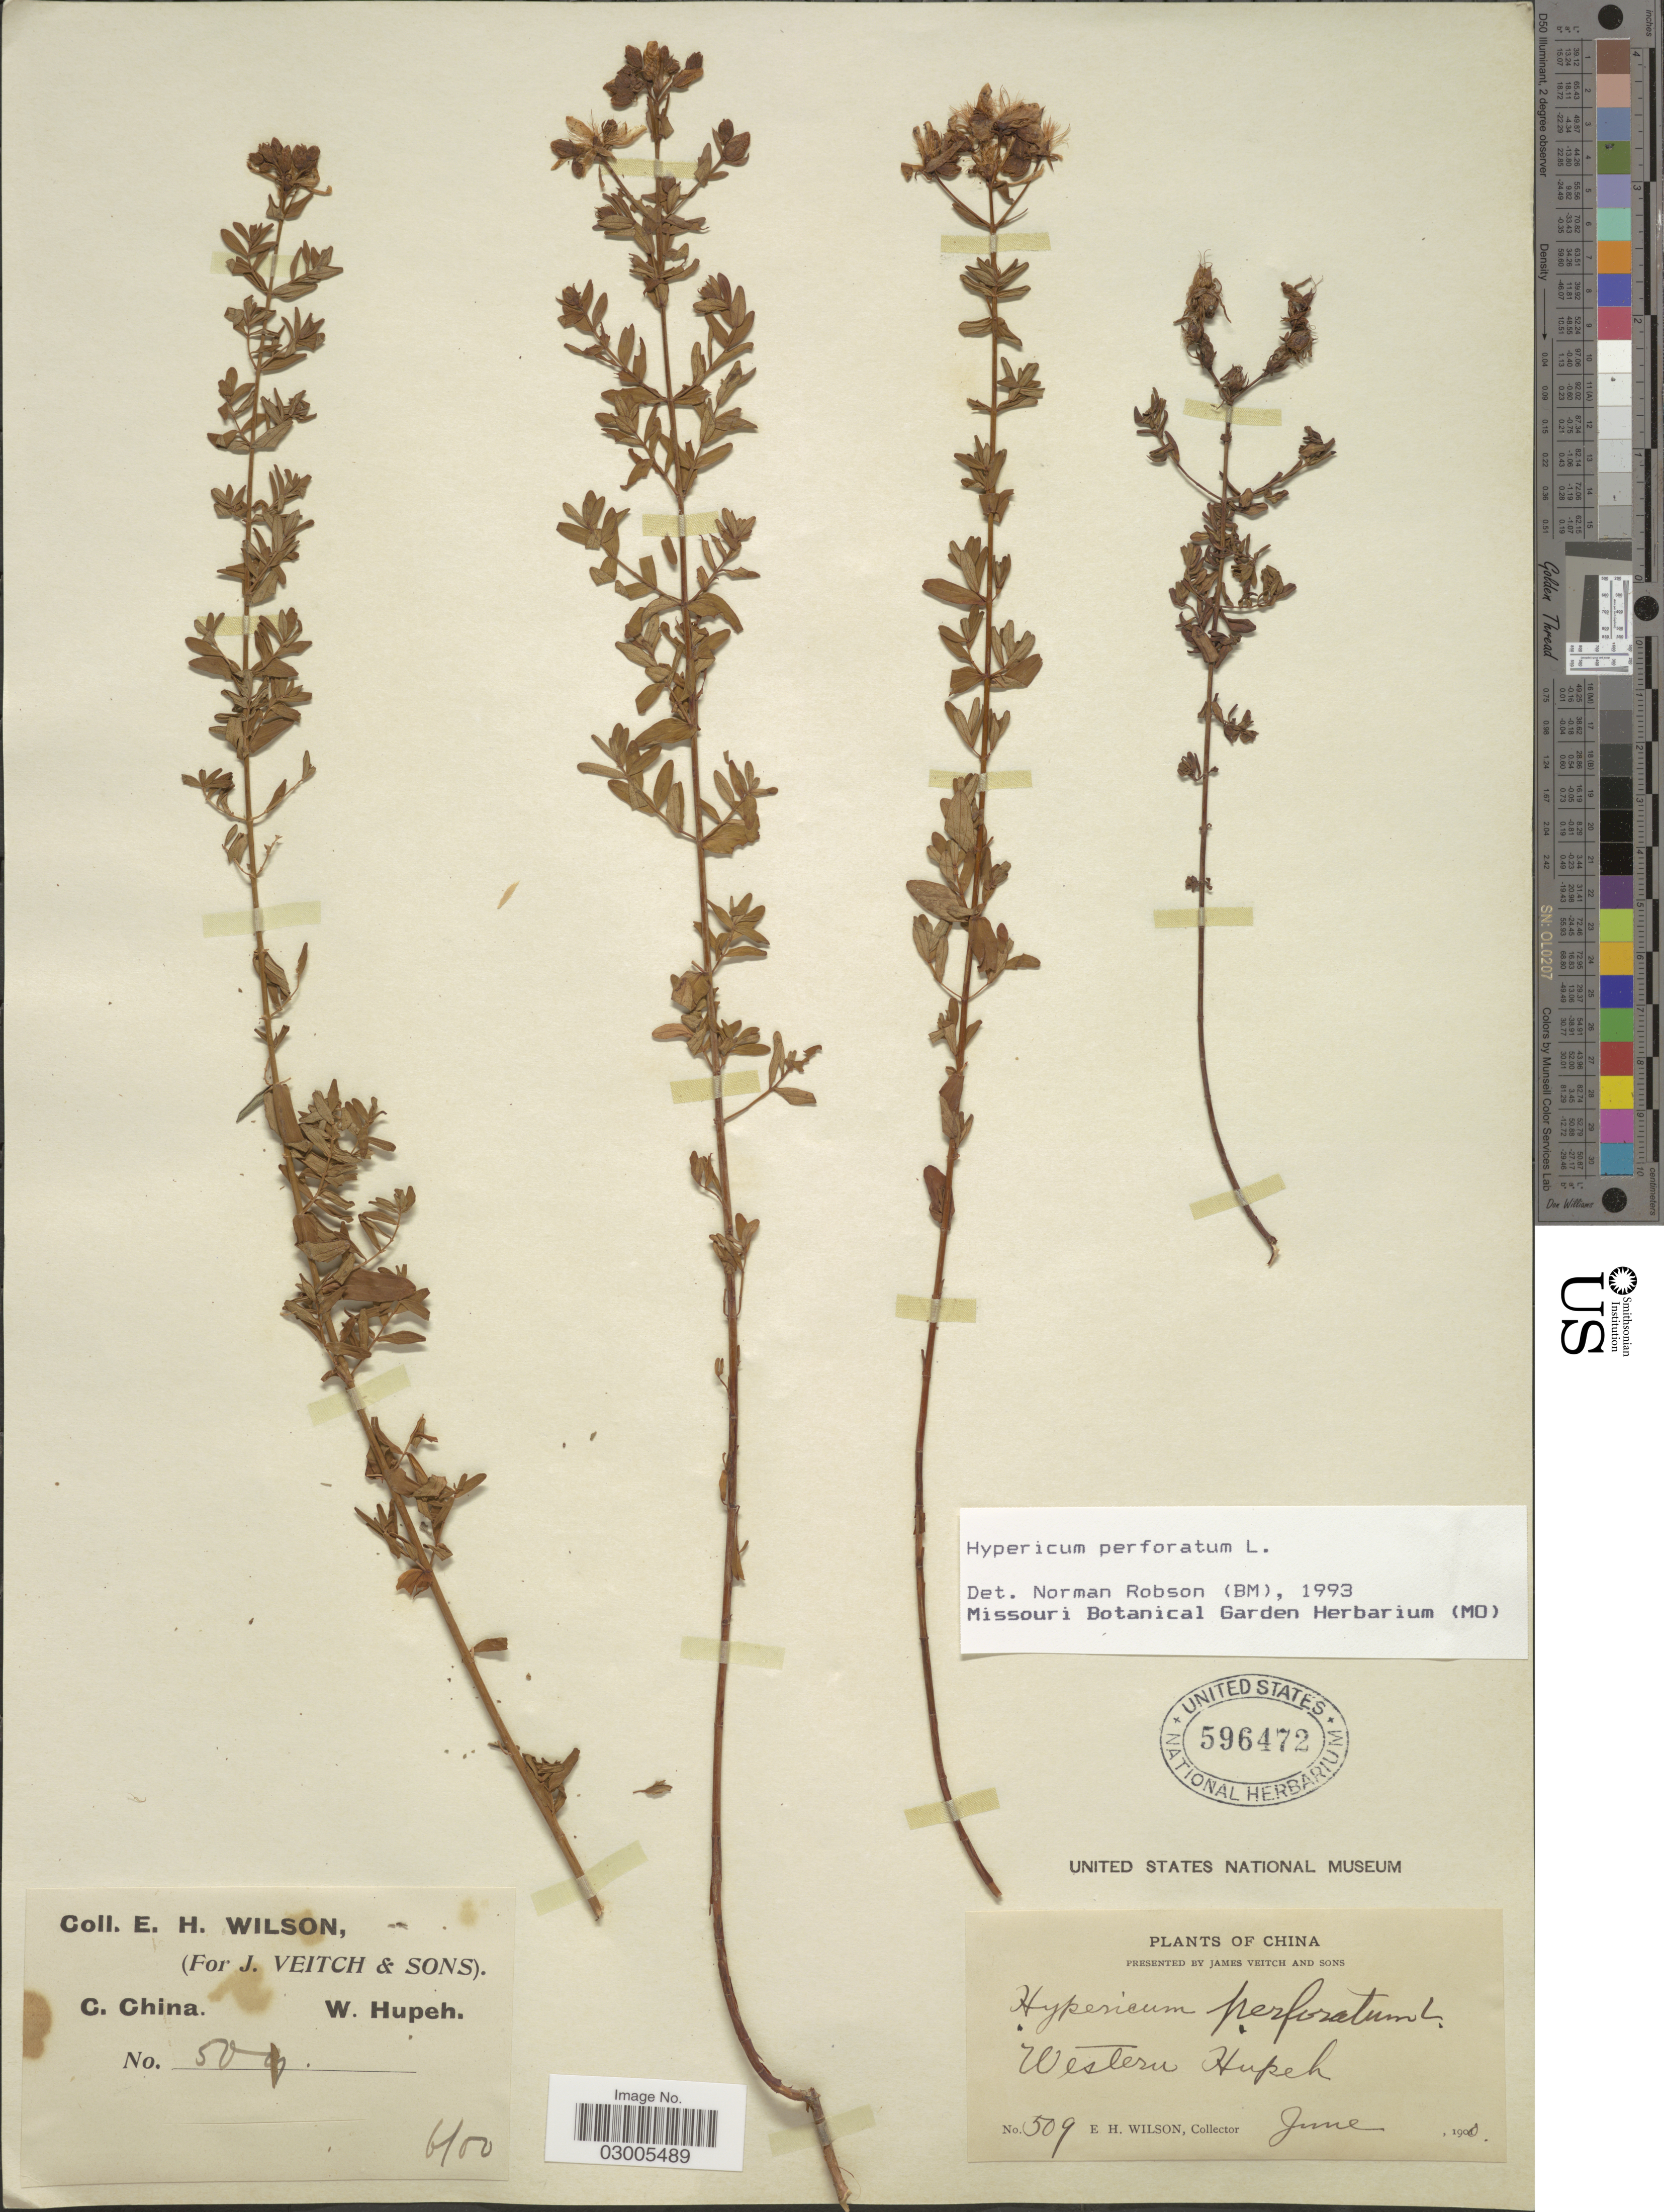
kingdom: Plantae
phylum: Tracheophyta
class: Magnoliopsida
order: Malpighiales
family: Hypericaceae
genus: Hypericum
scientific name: Hypericum perforatum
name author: L.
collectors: E. Wilson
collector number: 509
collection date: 1900-06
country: China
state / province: Hubei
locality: C. China. Western Hupeh.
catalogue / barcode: US 596472